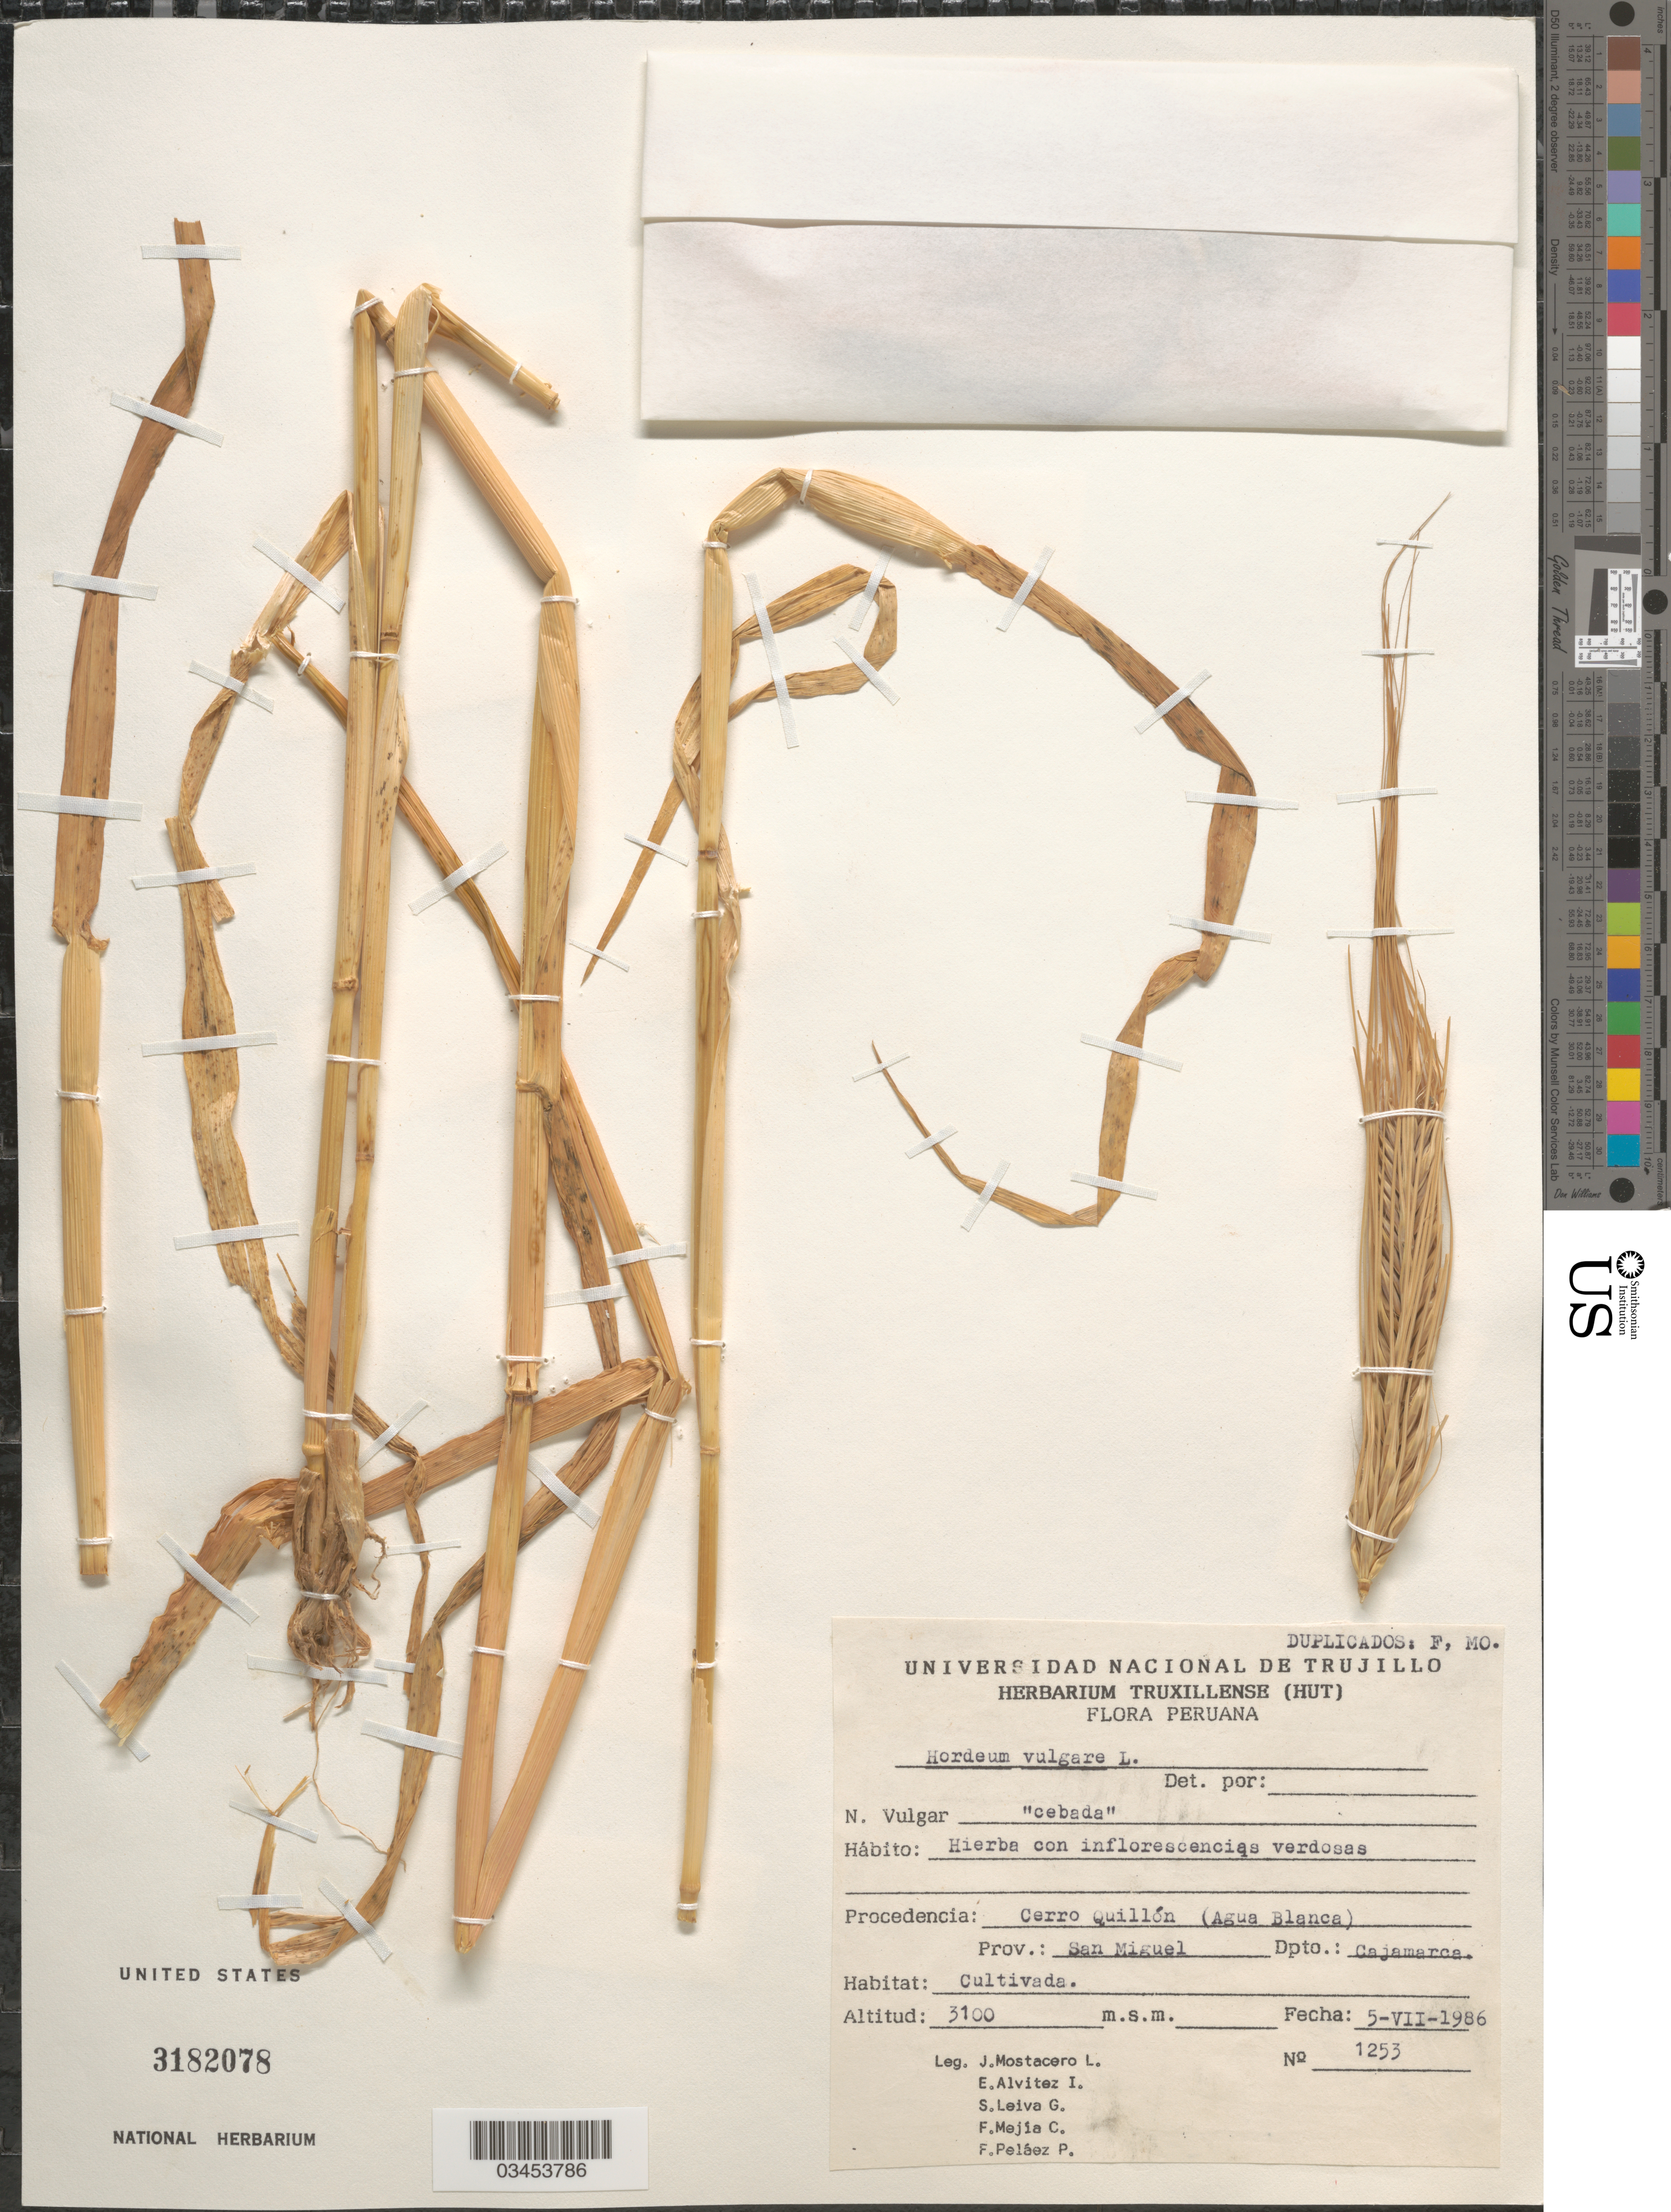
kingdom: Plantae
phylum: Tracheophyta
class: Liliopsida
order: Poales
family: Poaceae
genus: Hordeum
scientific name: Hordeum vulgare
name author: L.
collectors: J. Mostacero L., E. Alvitez I., S. Leiva G., F. Mejia C. & F. Pelaez P.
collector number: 1253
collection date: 1986-07-05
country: Peru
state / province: Cajamarca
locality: Cerro Quillón (Agua Blanca). Prov.: San Miguel. Dpto.: Cajamarca. Cultivada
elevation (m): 3100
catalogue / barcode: US 3182078